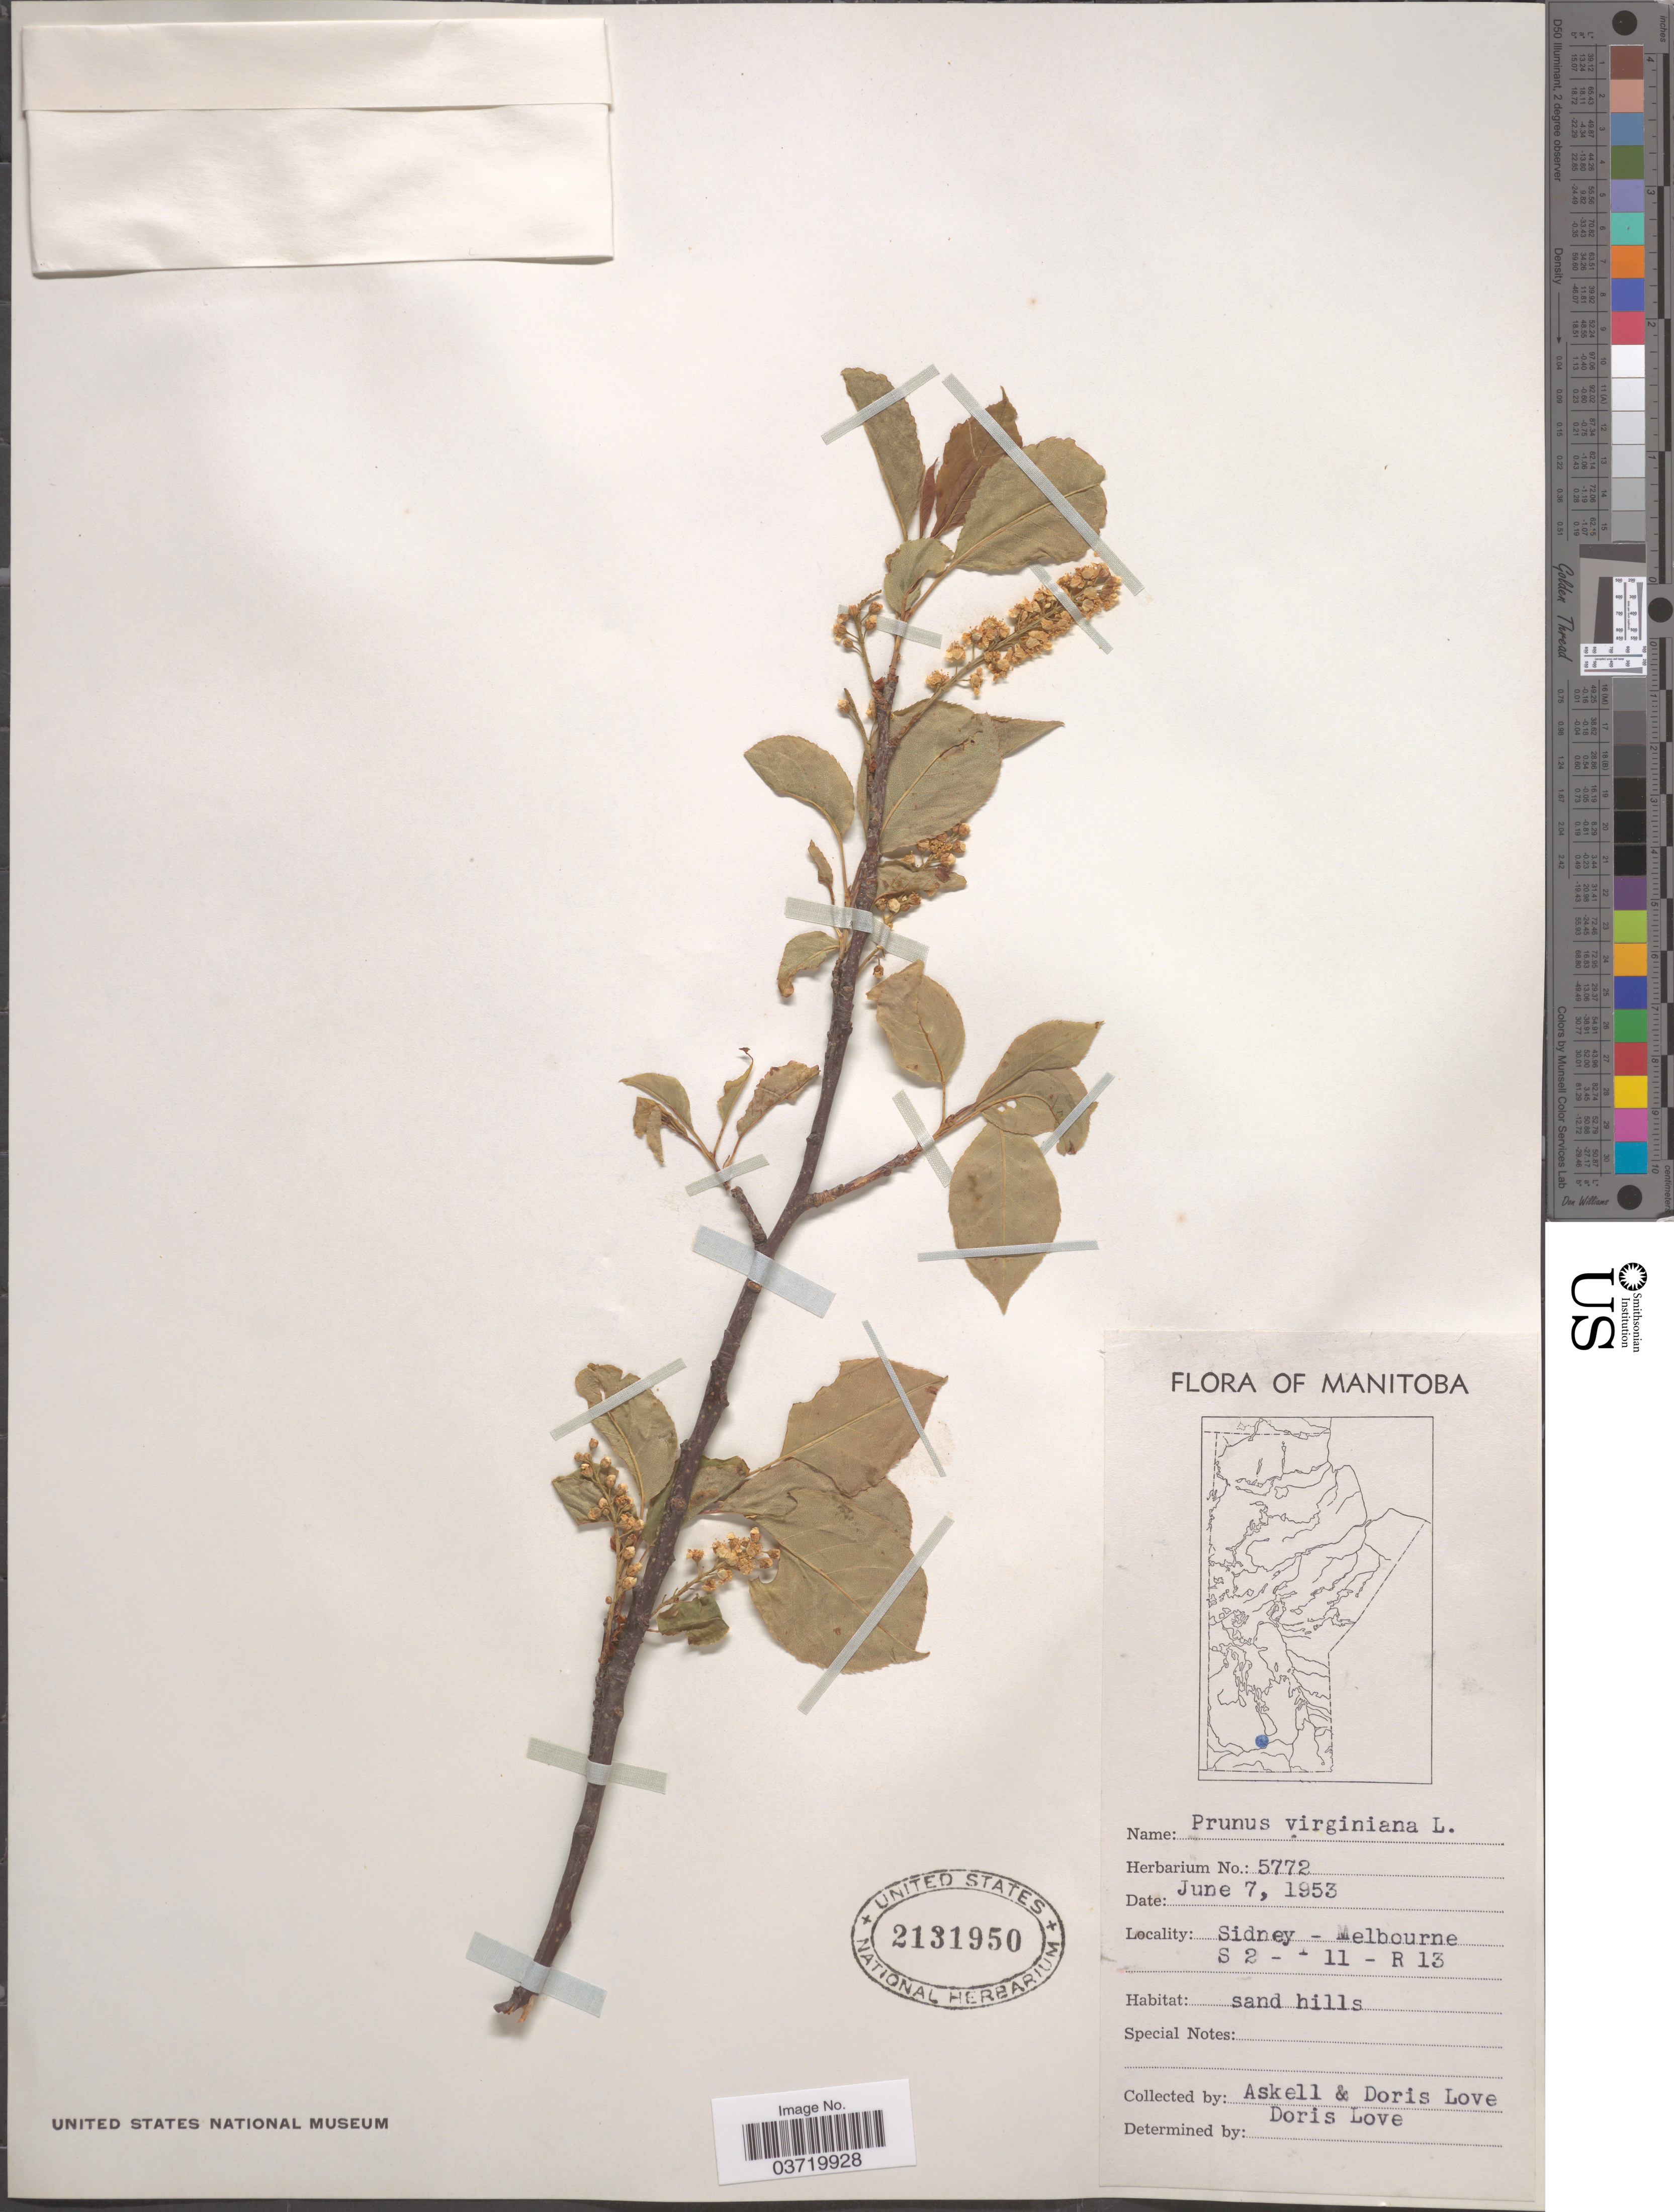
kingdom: Plantae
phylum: Tracheophyta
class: Magnoliopsida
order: Rosales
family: Rosaceae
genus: Prunus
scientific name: Prunus virginiana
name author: L.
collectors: Á. Löve & D. Löve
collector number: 5772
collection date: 1953-06-07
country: Canada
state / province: Manitoba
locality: Sidney - Melbourne. S 2 - T 11 - R 13.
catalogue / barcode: US 2131950